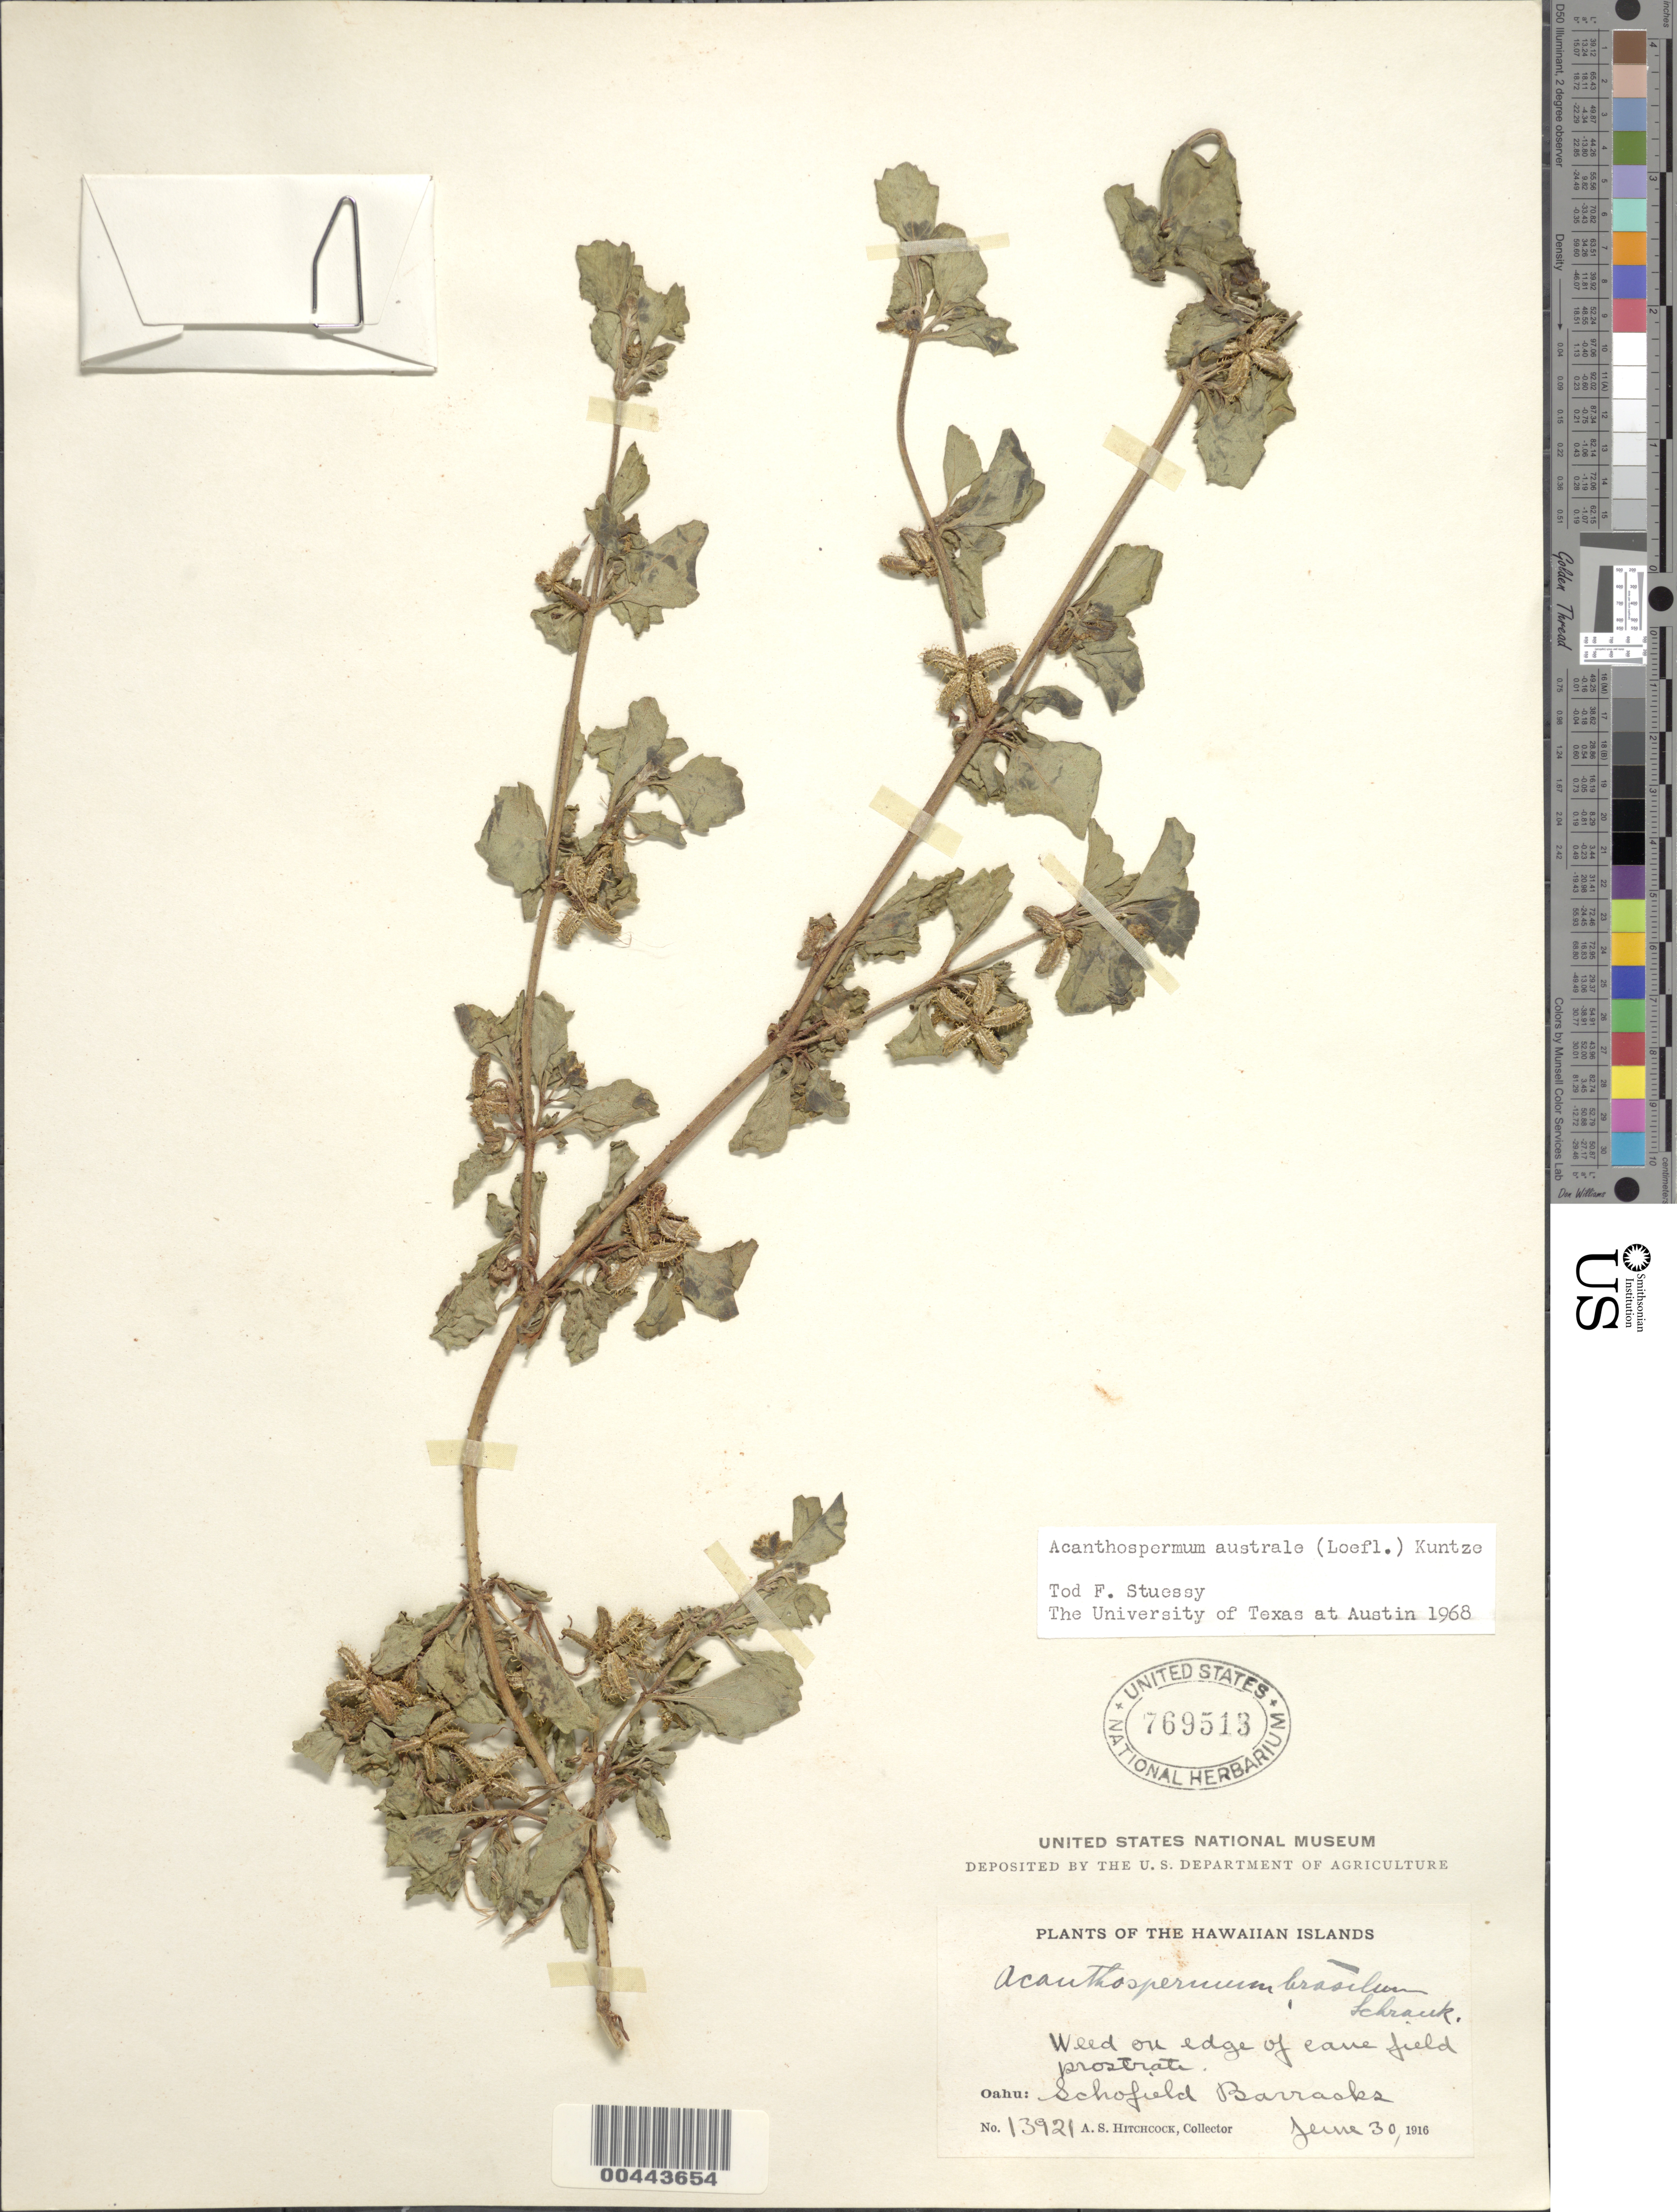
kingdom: Plantae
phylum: Tracheophyta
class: Magnoliopsida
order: Asterales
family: Asteraceae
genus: Acanthospermum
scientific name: Acanthospermum australe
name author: (Loefl.) Kuntze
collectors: A. S. Hitchcock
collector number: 13921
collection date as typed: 30 Jun 1916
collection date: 1916-06-30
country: United States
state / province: Hawaii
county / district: Honolulu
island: Oahu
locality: Schofield Barracks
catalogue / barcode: US 769513